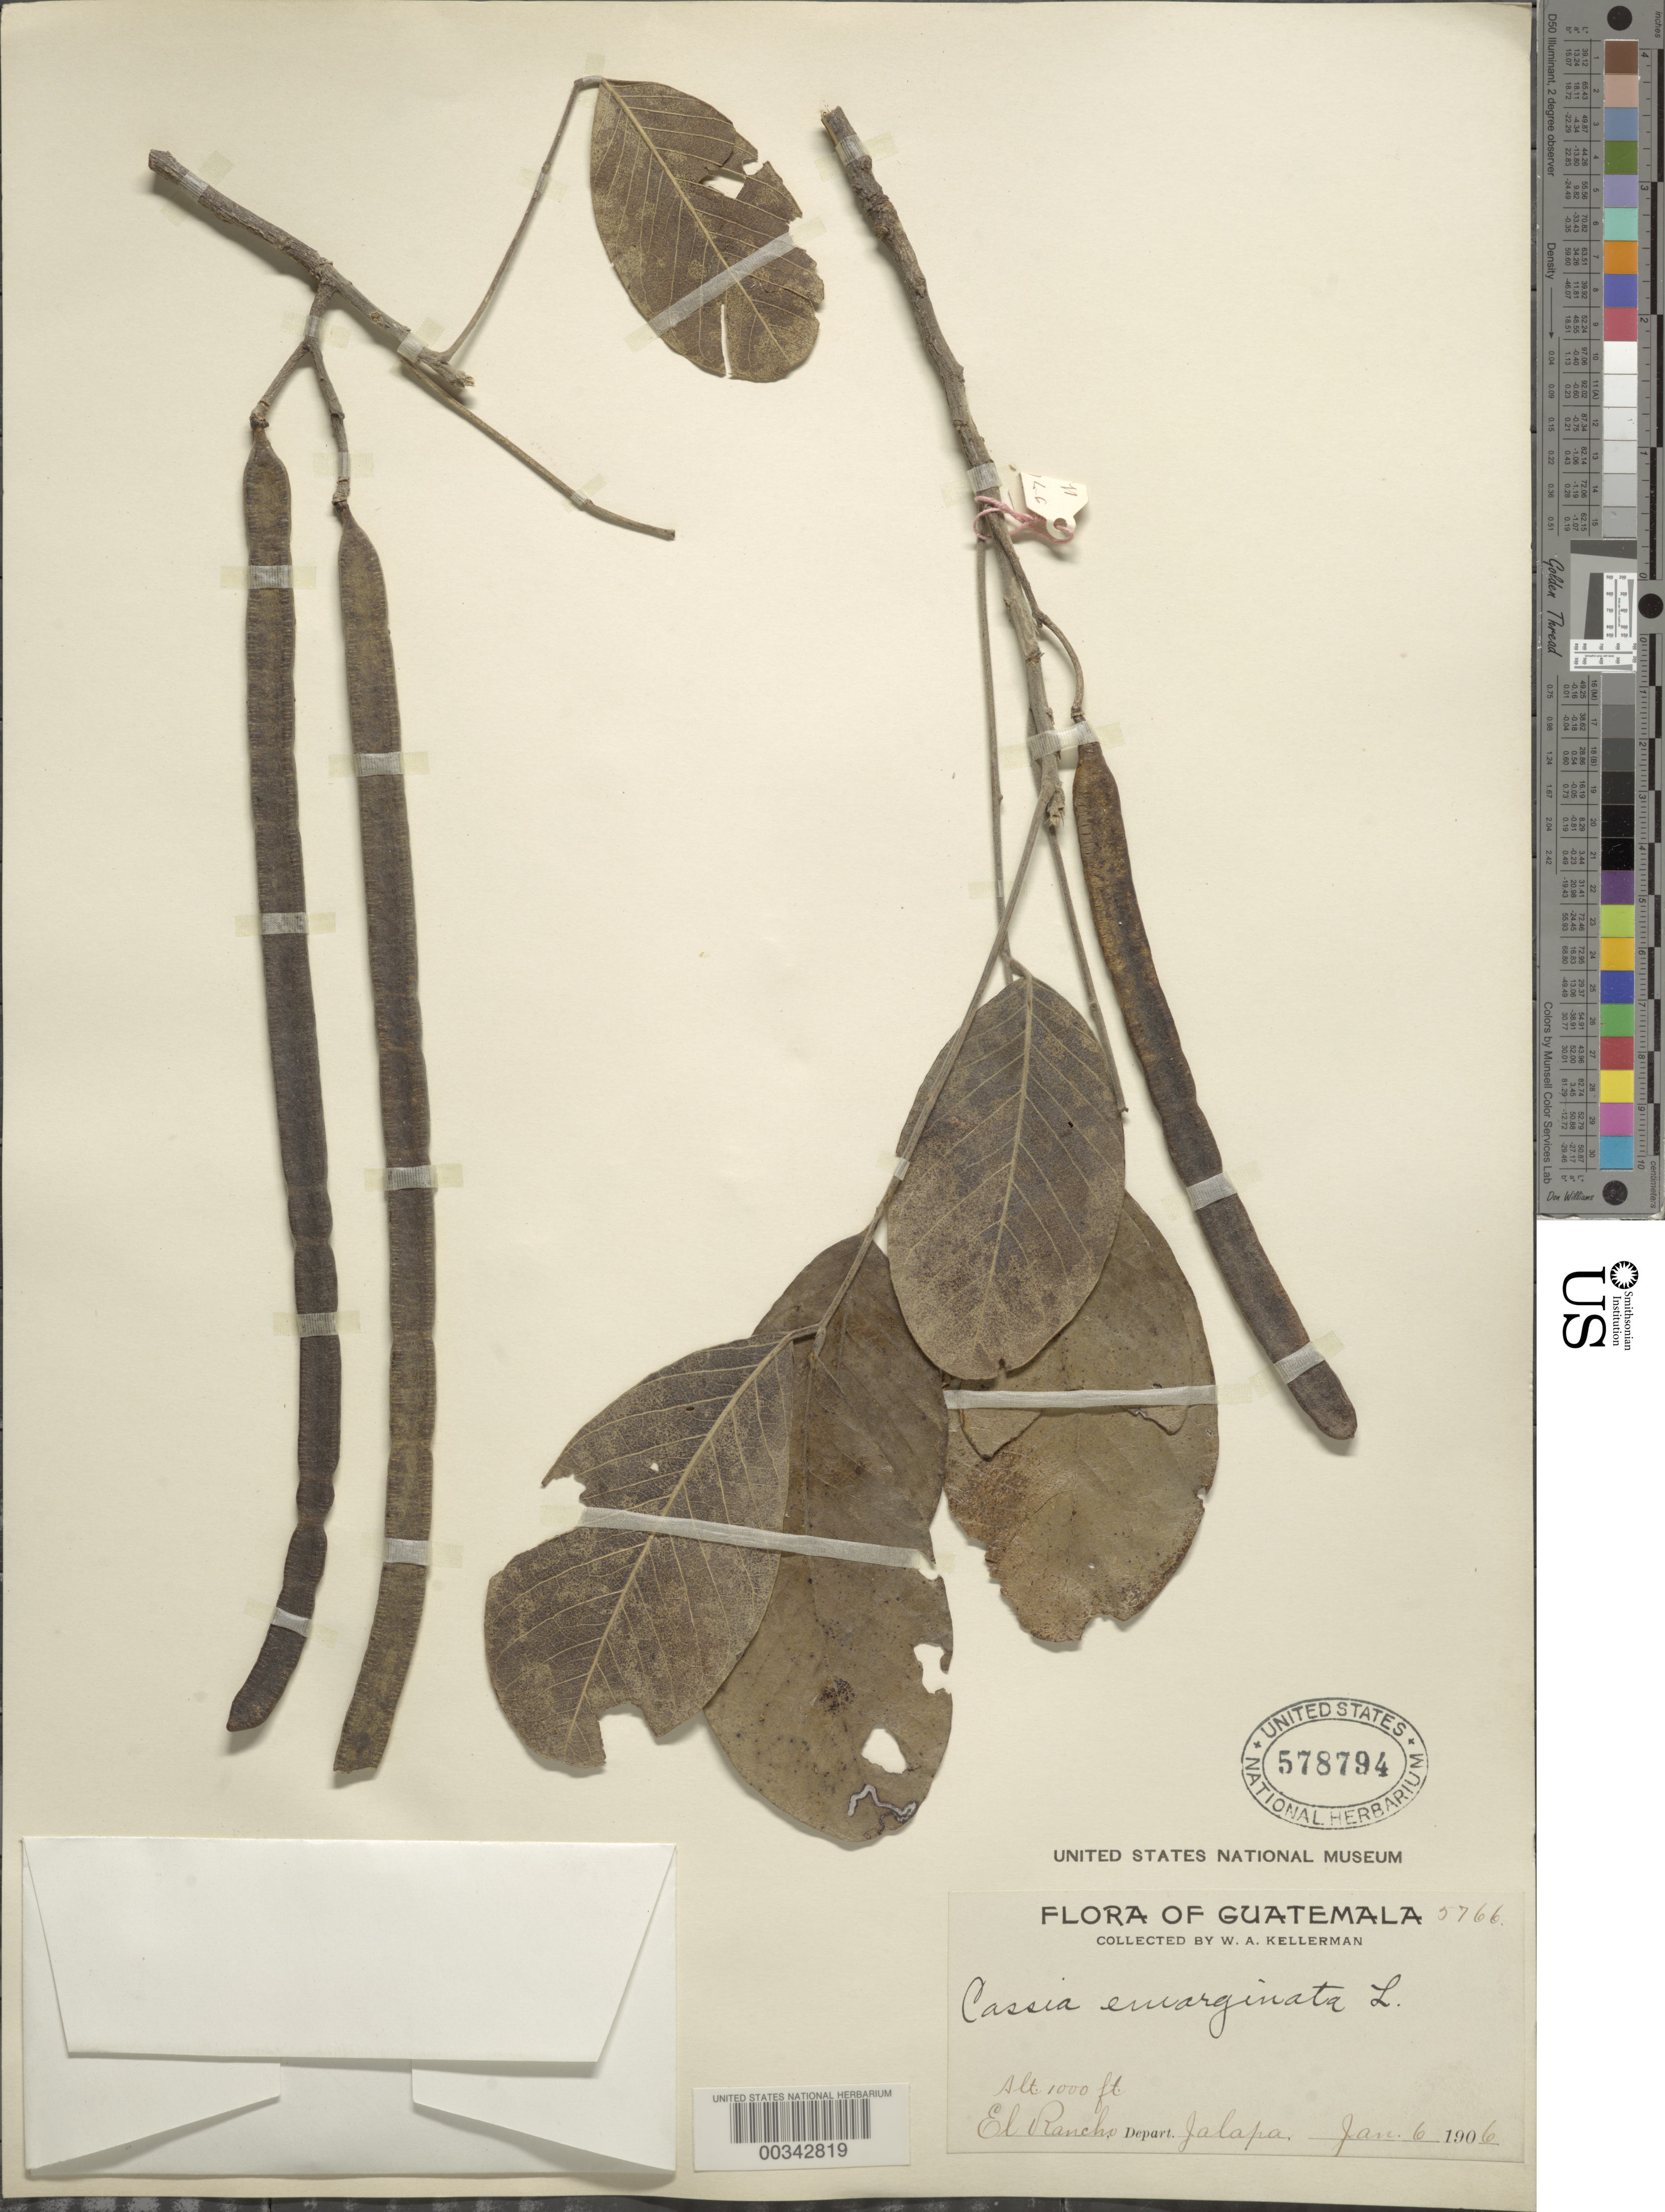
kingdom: Plantae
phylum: Tracheophyta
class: Magnoliopsida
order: Fabales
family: Fabaceae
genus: Senna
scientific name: Senna emarginata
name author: L.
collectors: W. A. Kellerman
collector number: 5766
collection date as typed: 06 Jan 1906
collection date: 1906-01-06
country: Guatemala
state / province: Jalapa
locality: El Rancho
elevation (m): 305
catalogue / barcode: US 578794